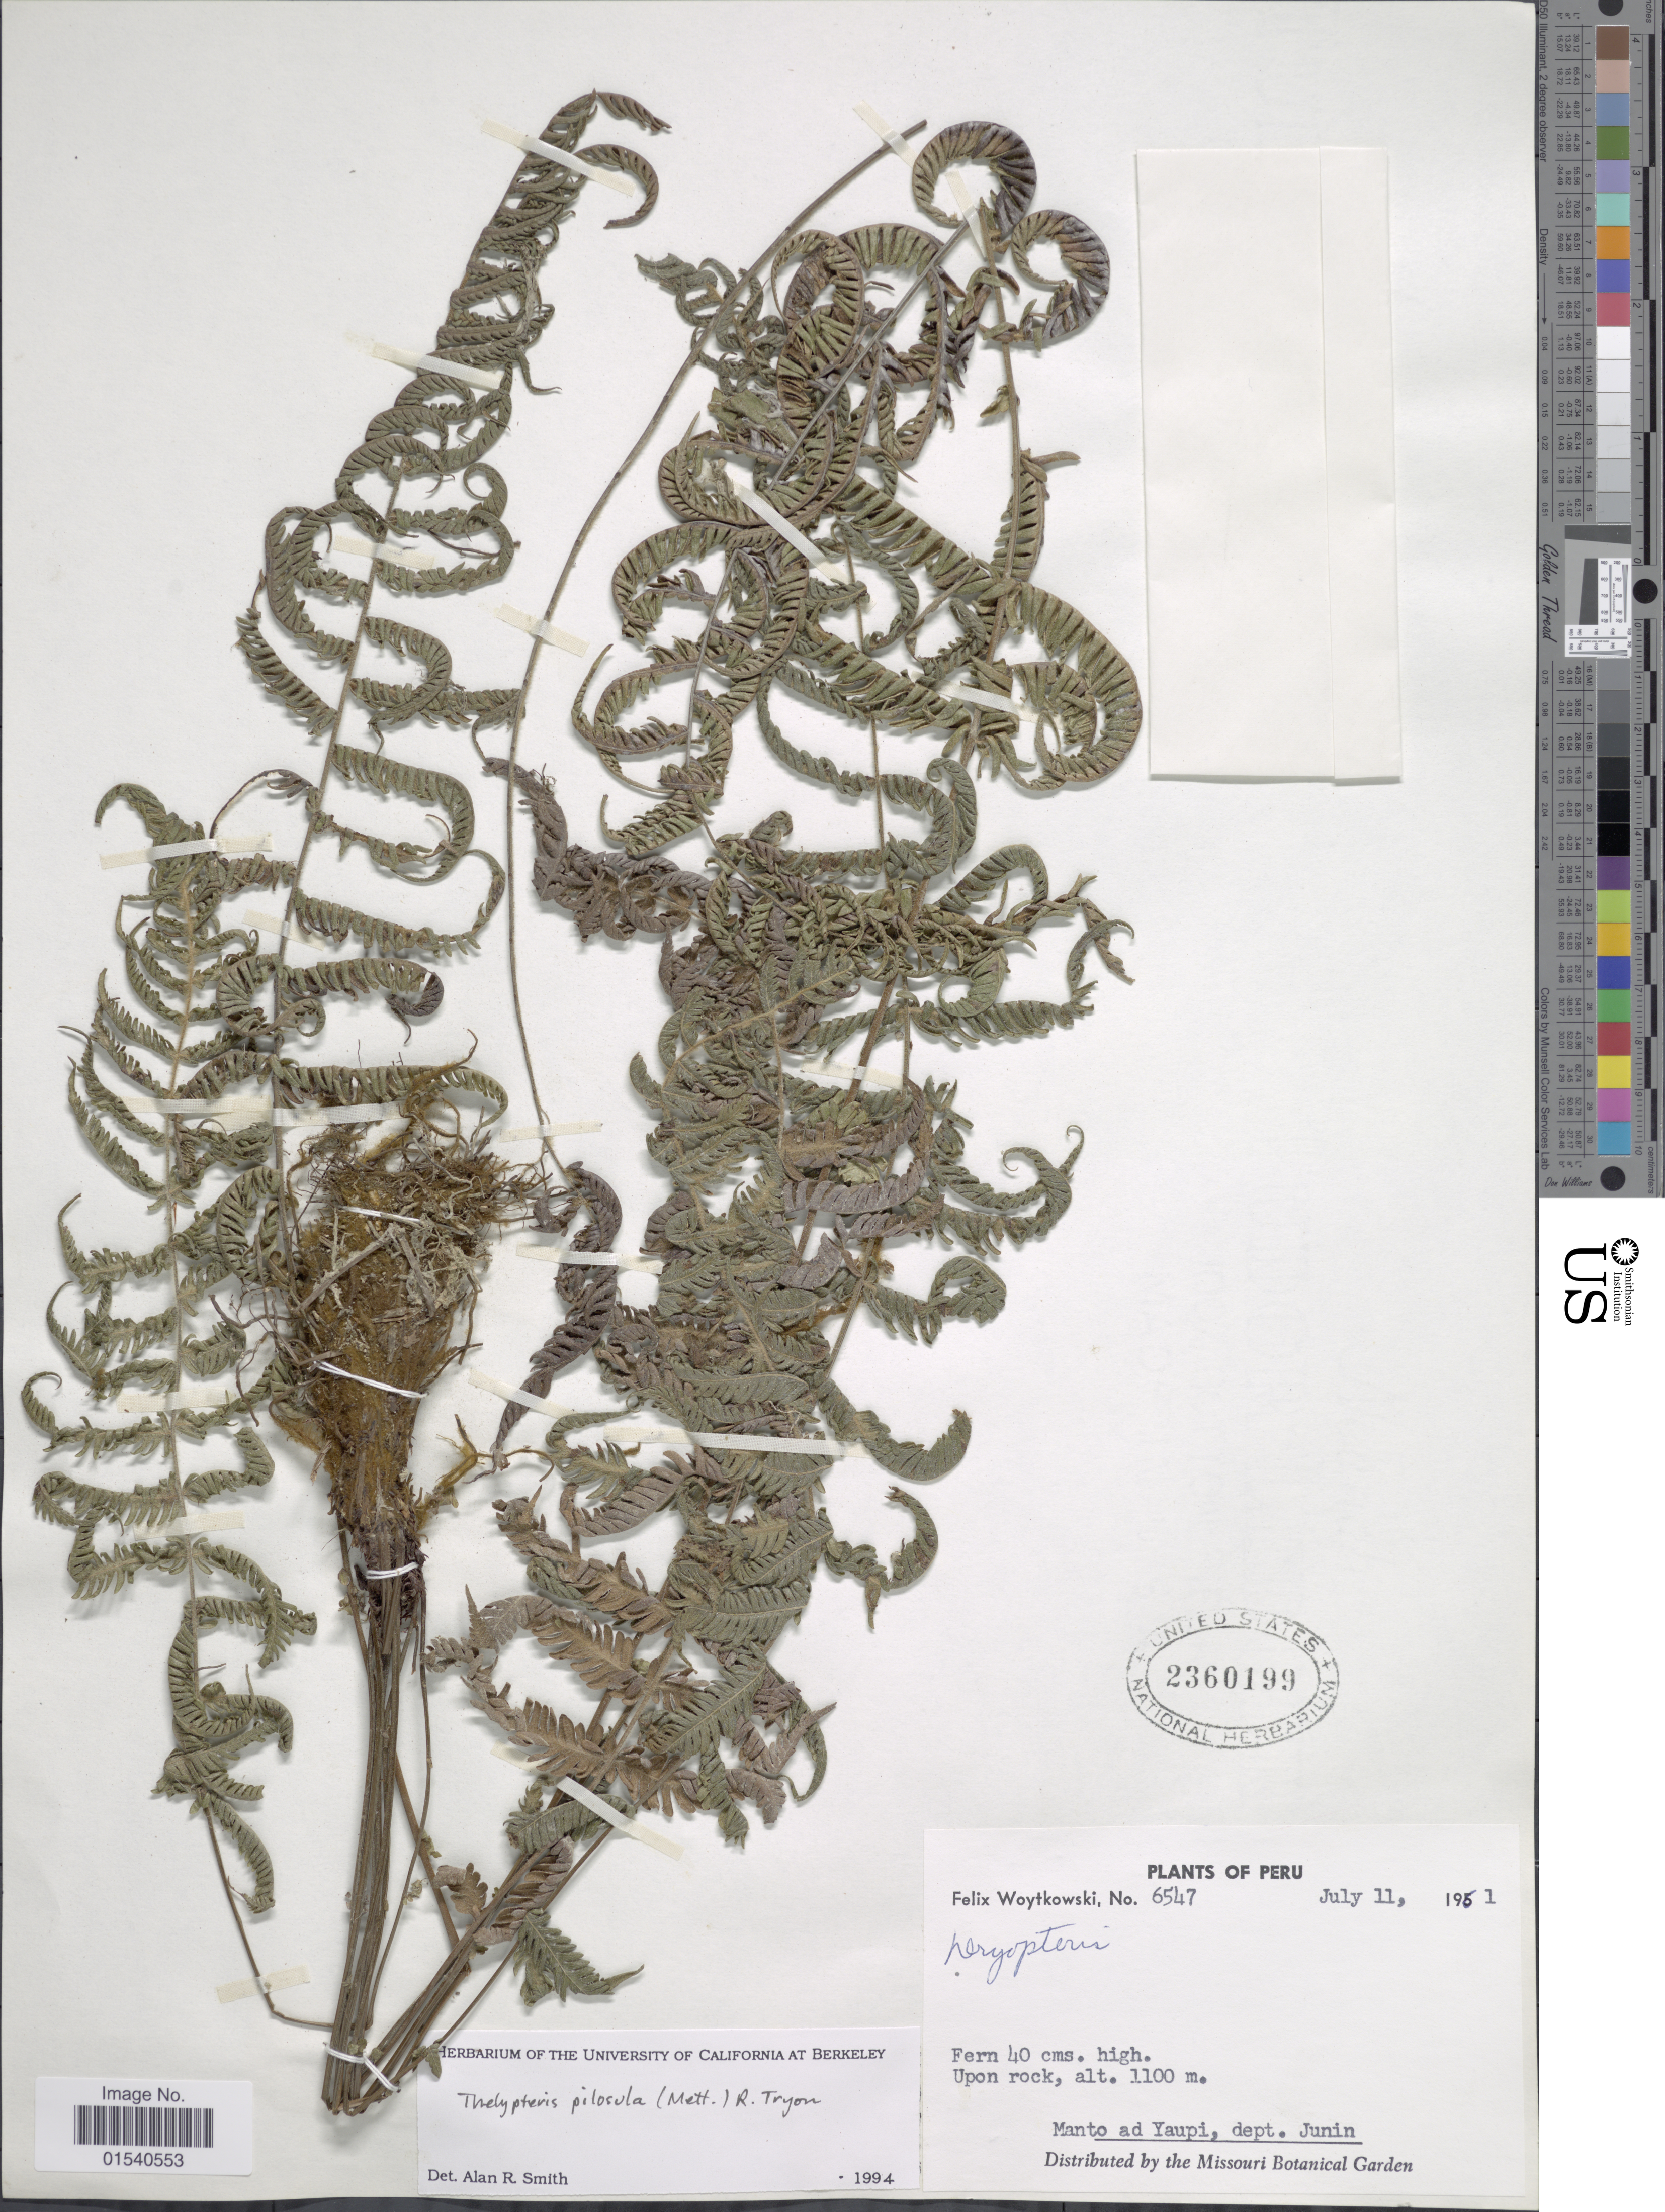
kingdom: Plantae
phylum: Tracheophyta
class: Polypodiopsida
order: Polypodiales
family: Thelypteridaceae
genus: Amauropelta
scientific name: Amauropelta pilosula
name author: (Klotzsch & H. Karst.) Á. Löve & D. Löve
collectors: F. Woytkowski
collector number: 6547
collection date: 1961-07-11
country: Peru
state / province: Junín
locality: Upon rock, manto ad yaupi, dept. Junin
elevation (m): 1100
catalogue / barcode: US 2360199